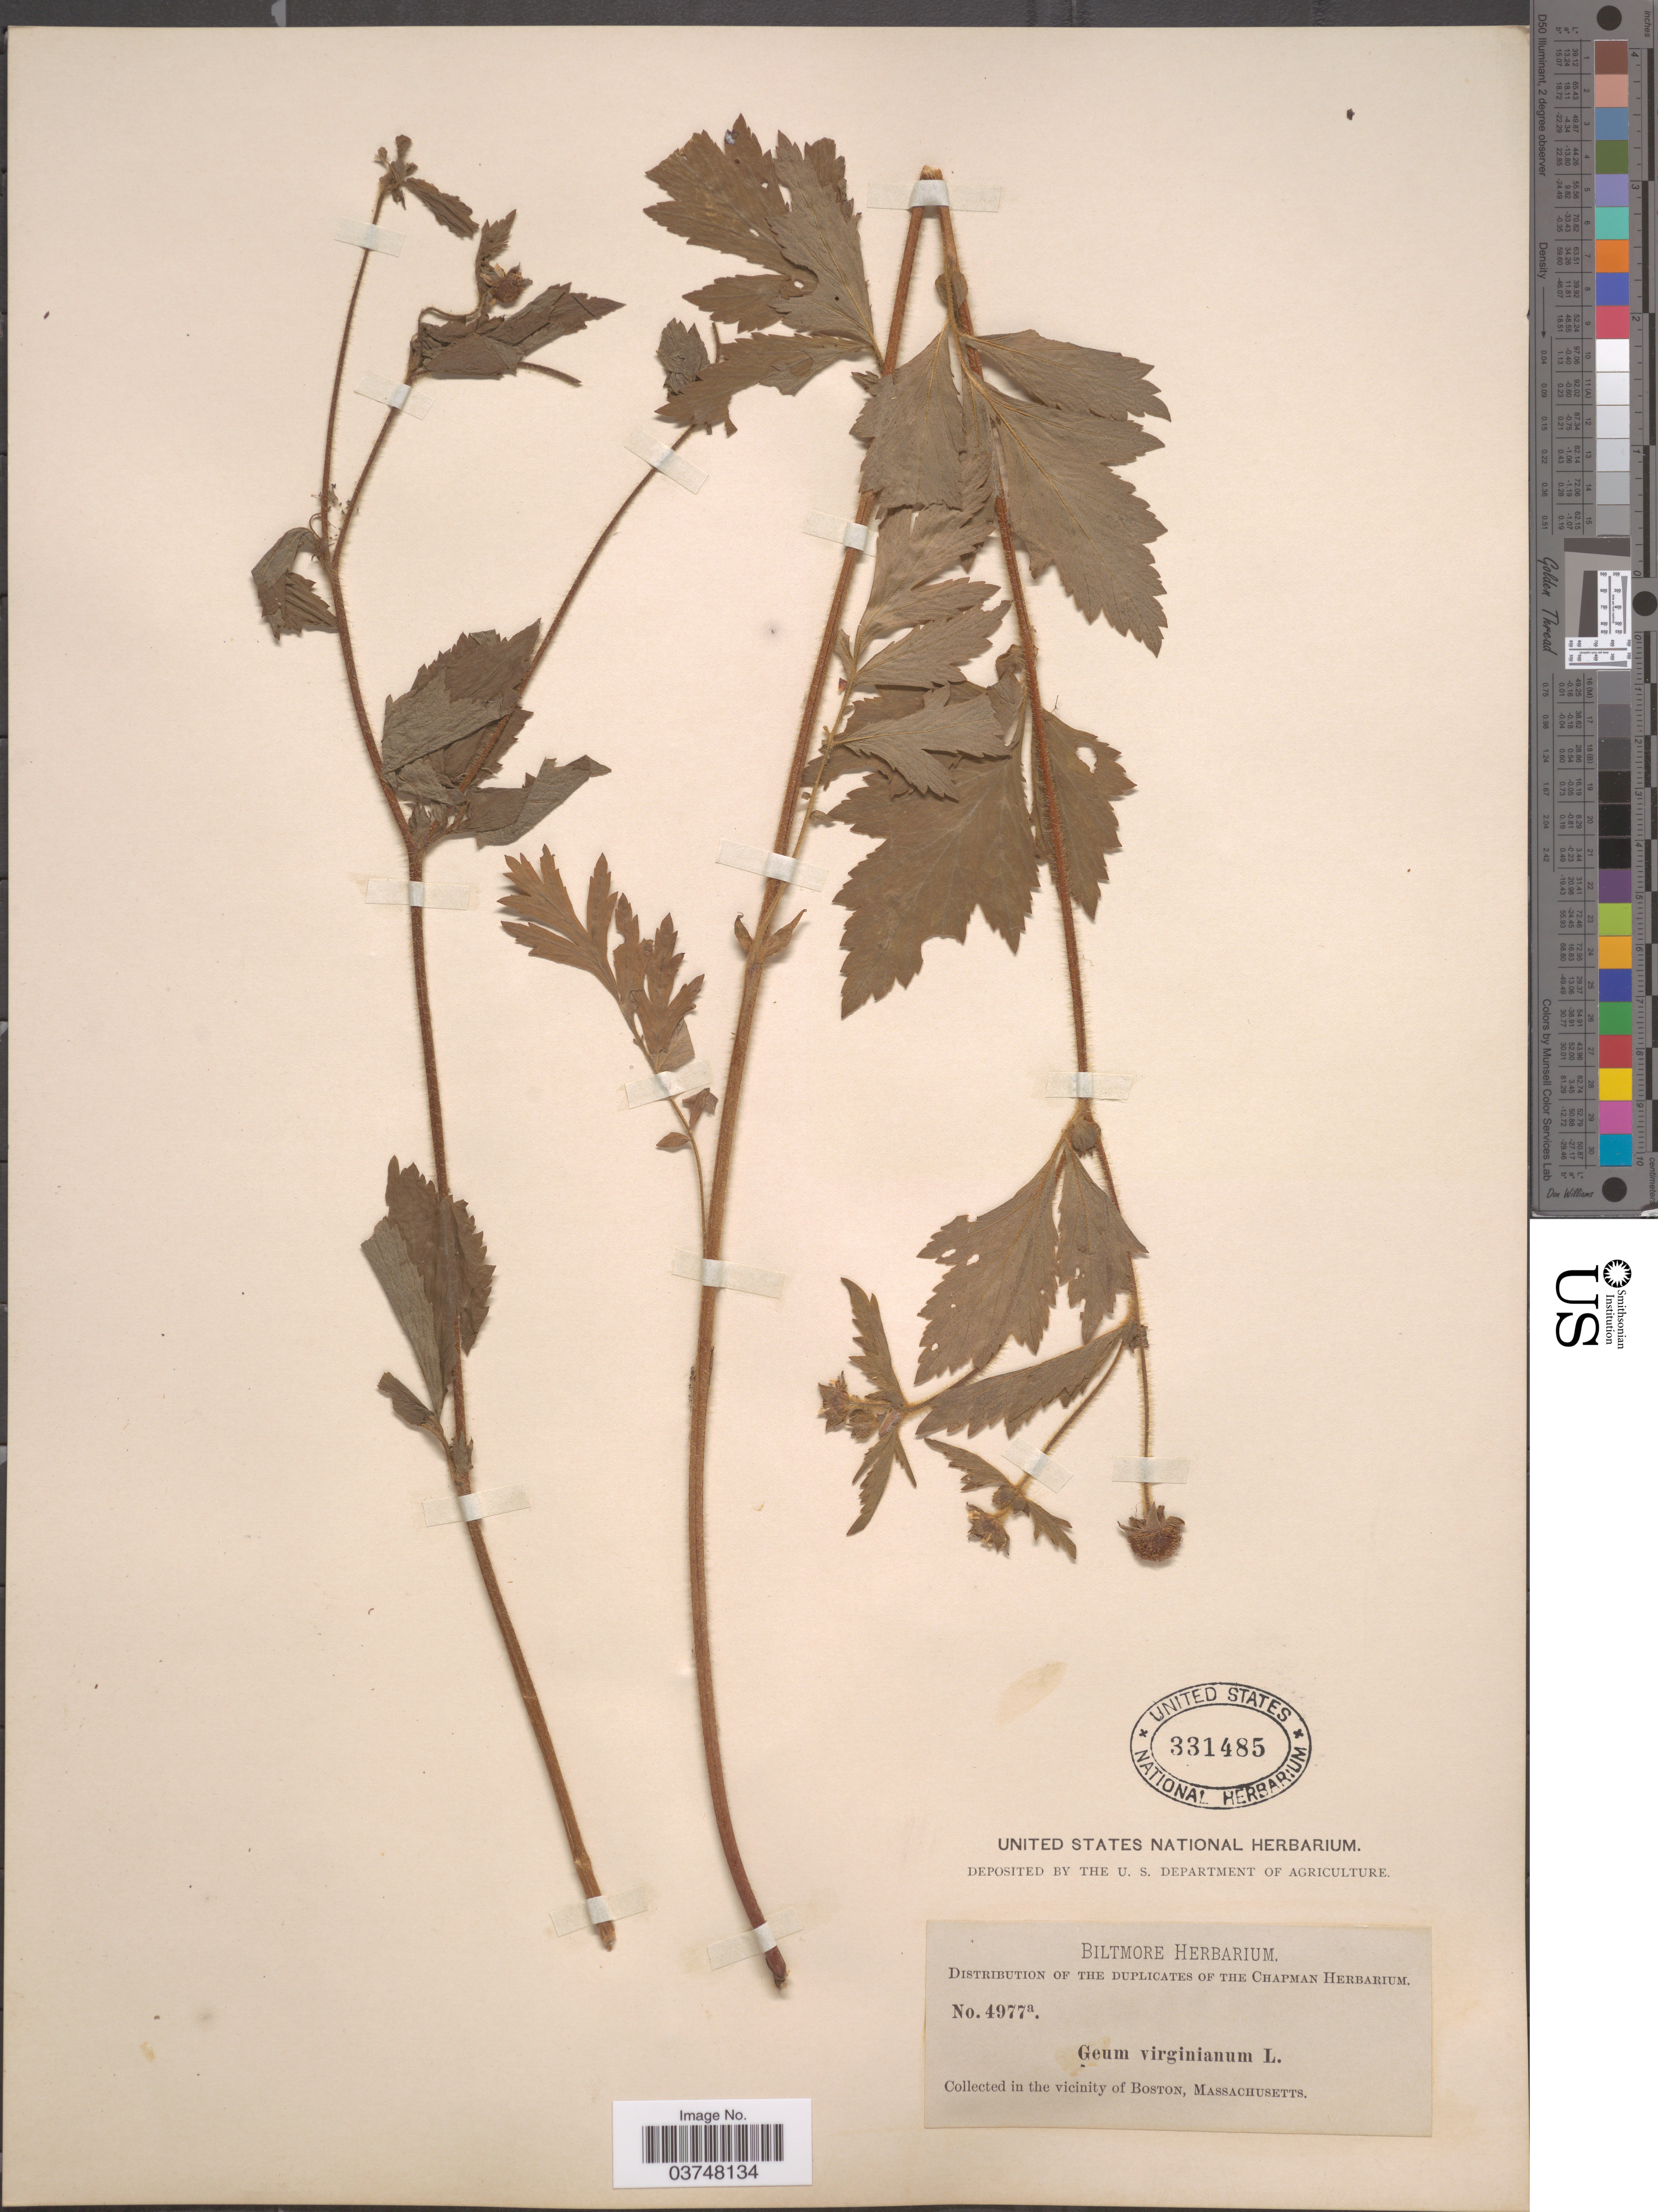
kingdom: Plantae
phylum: Tracheophyta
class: Magnoliopsida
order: Rosales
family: Rosaceae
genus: Geum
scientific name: Geum virginianum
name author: L.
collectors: ex herb. Biltmore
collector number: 4977a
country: United States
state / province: Massachusetts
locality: In the vicinity of Boston.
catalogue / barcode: US 331485